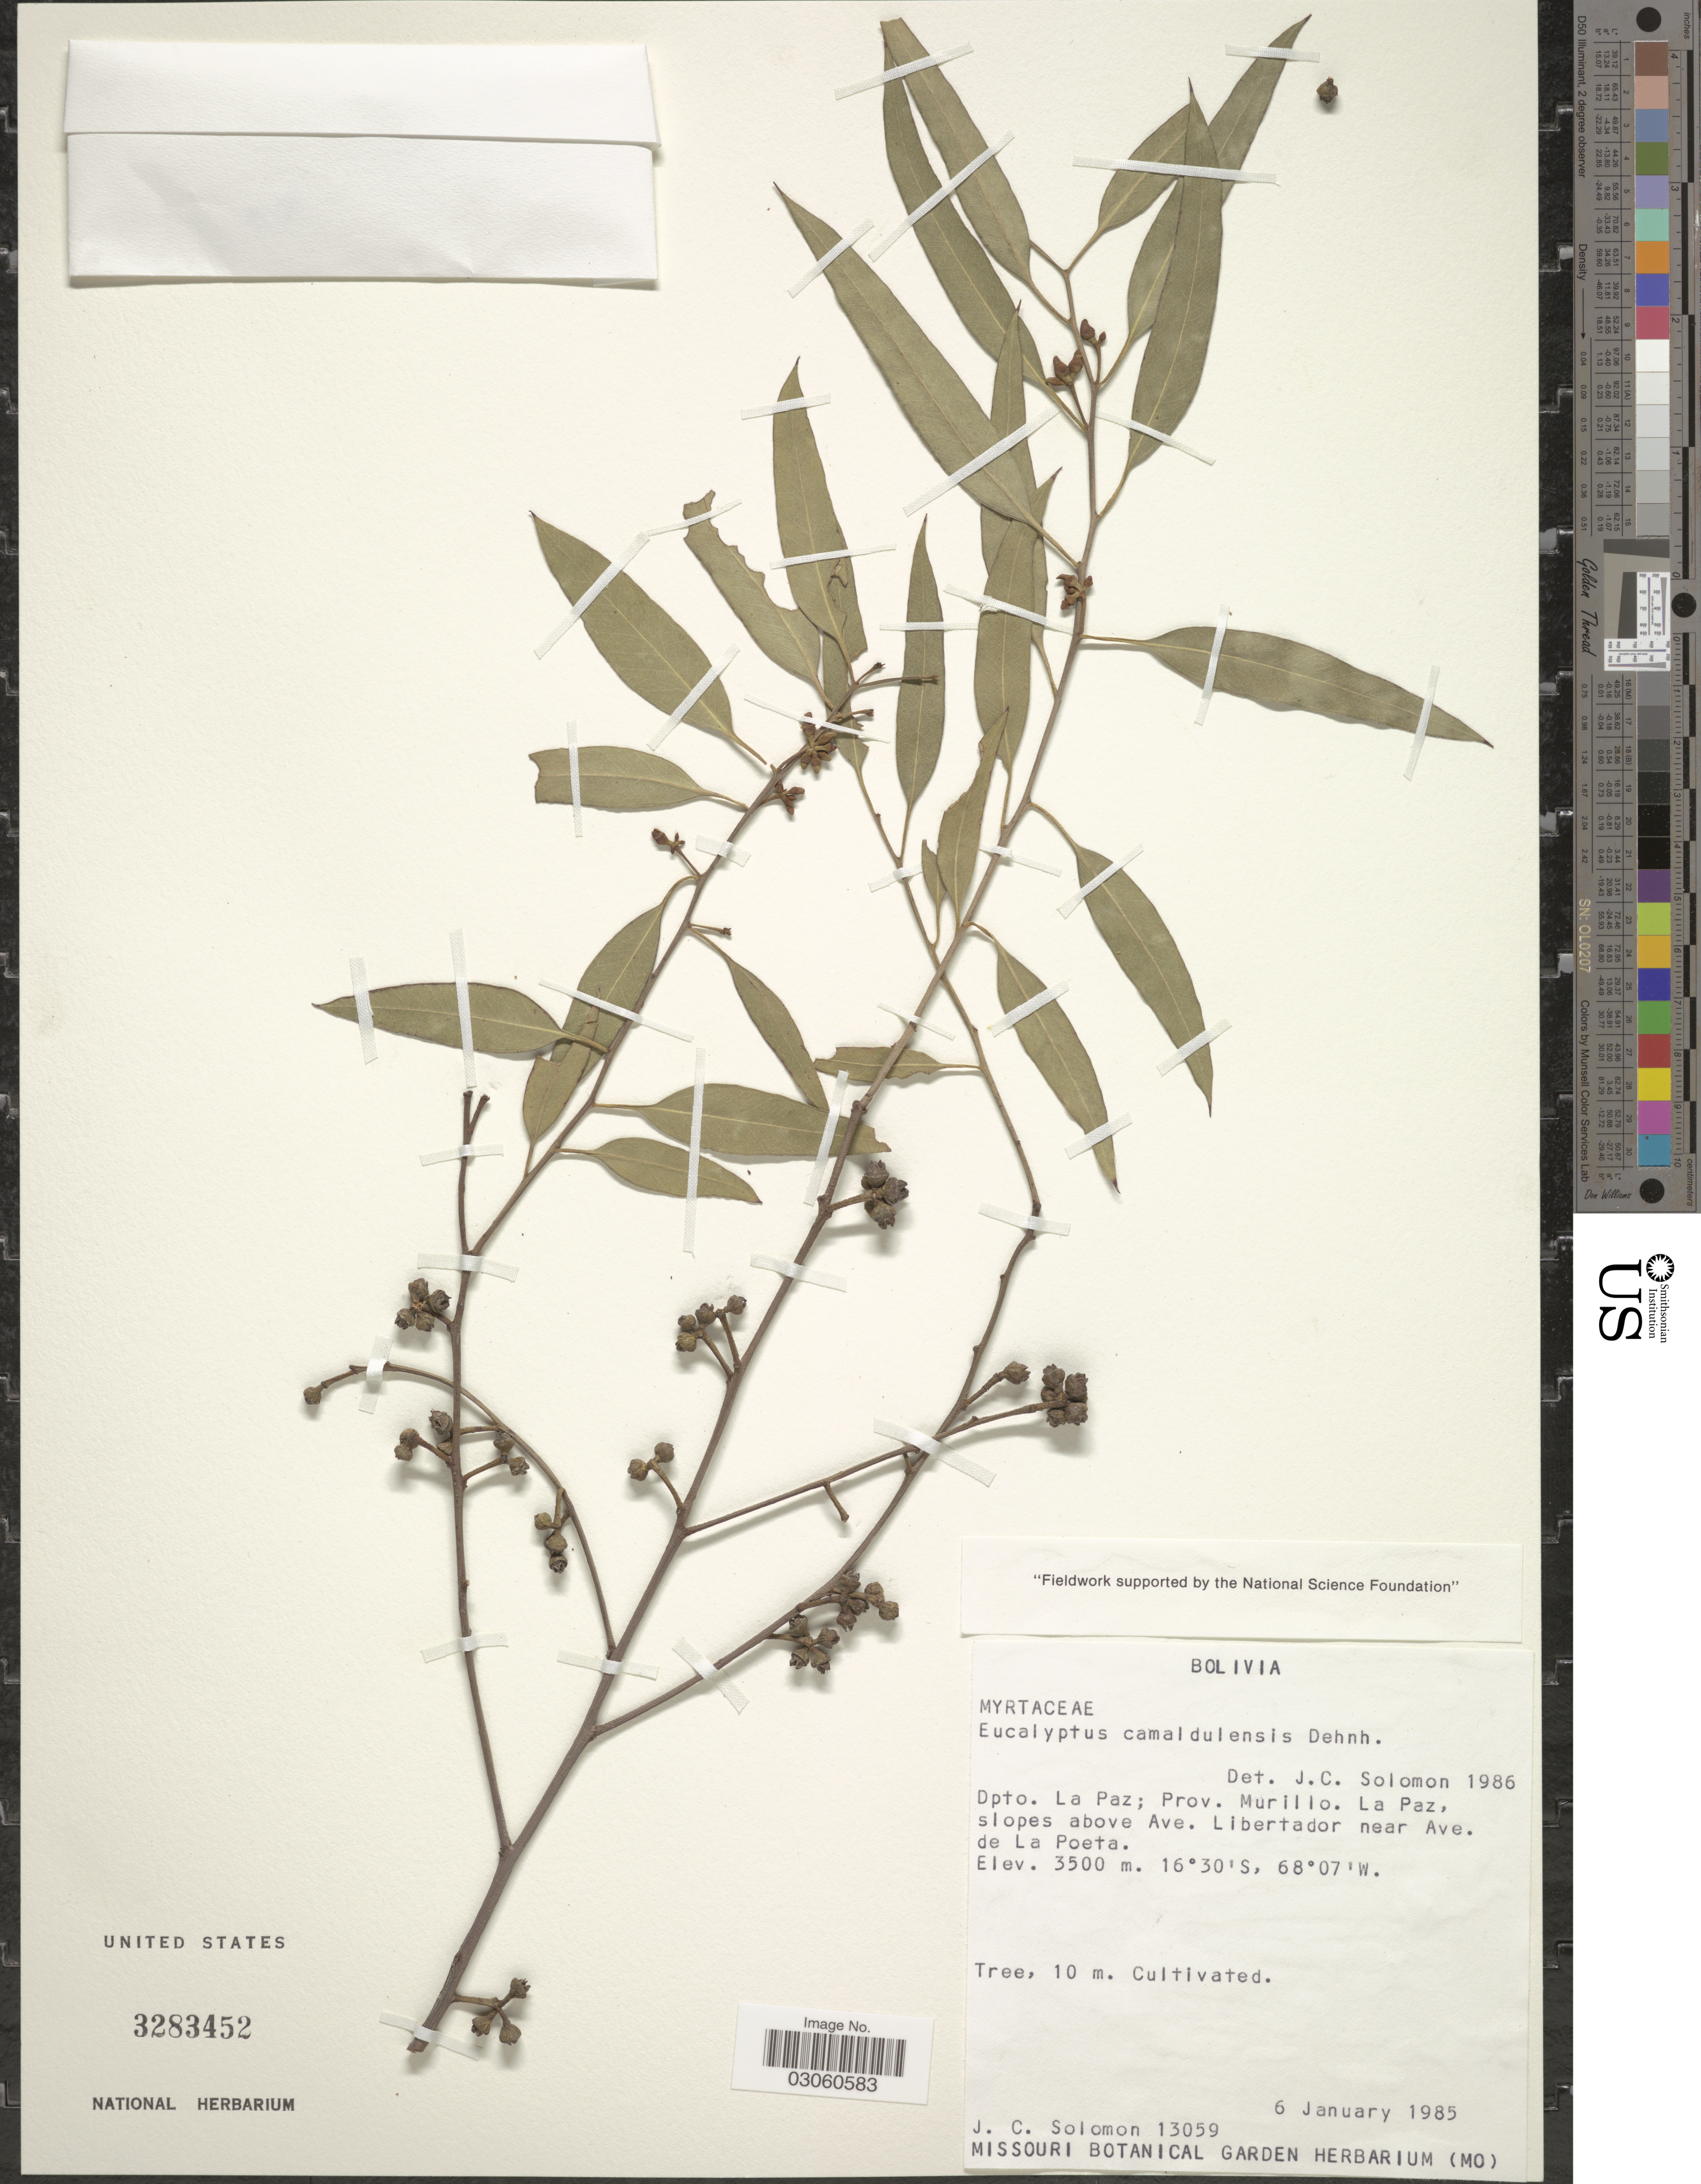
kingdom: Plantae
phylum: Tracheophyta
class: Magnoliopsida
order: Myrtales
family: Myrtaceae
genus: Eucalyptus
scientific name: Eucalyptus camaldulensis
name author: Dehnh.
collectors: J. C. Solomon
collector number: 13059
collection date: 1985-01-06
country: Bolivia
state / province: La Paz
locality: Dpto. La Paz; Prov. Murillo. La Paz, slopes above Ave. Libertador near Ave. de La Poeta.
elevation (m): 3500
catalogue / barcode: US 3283452